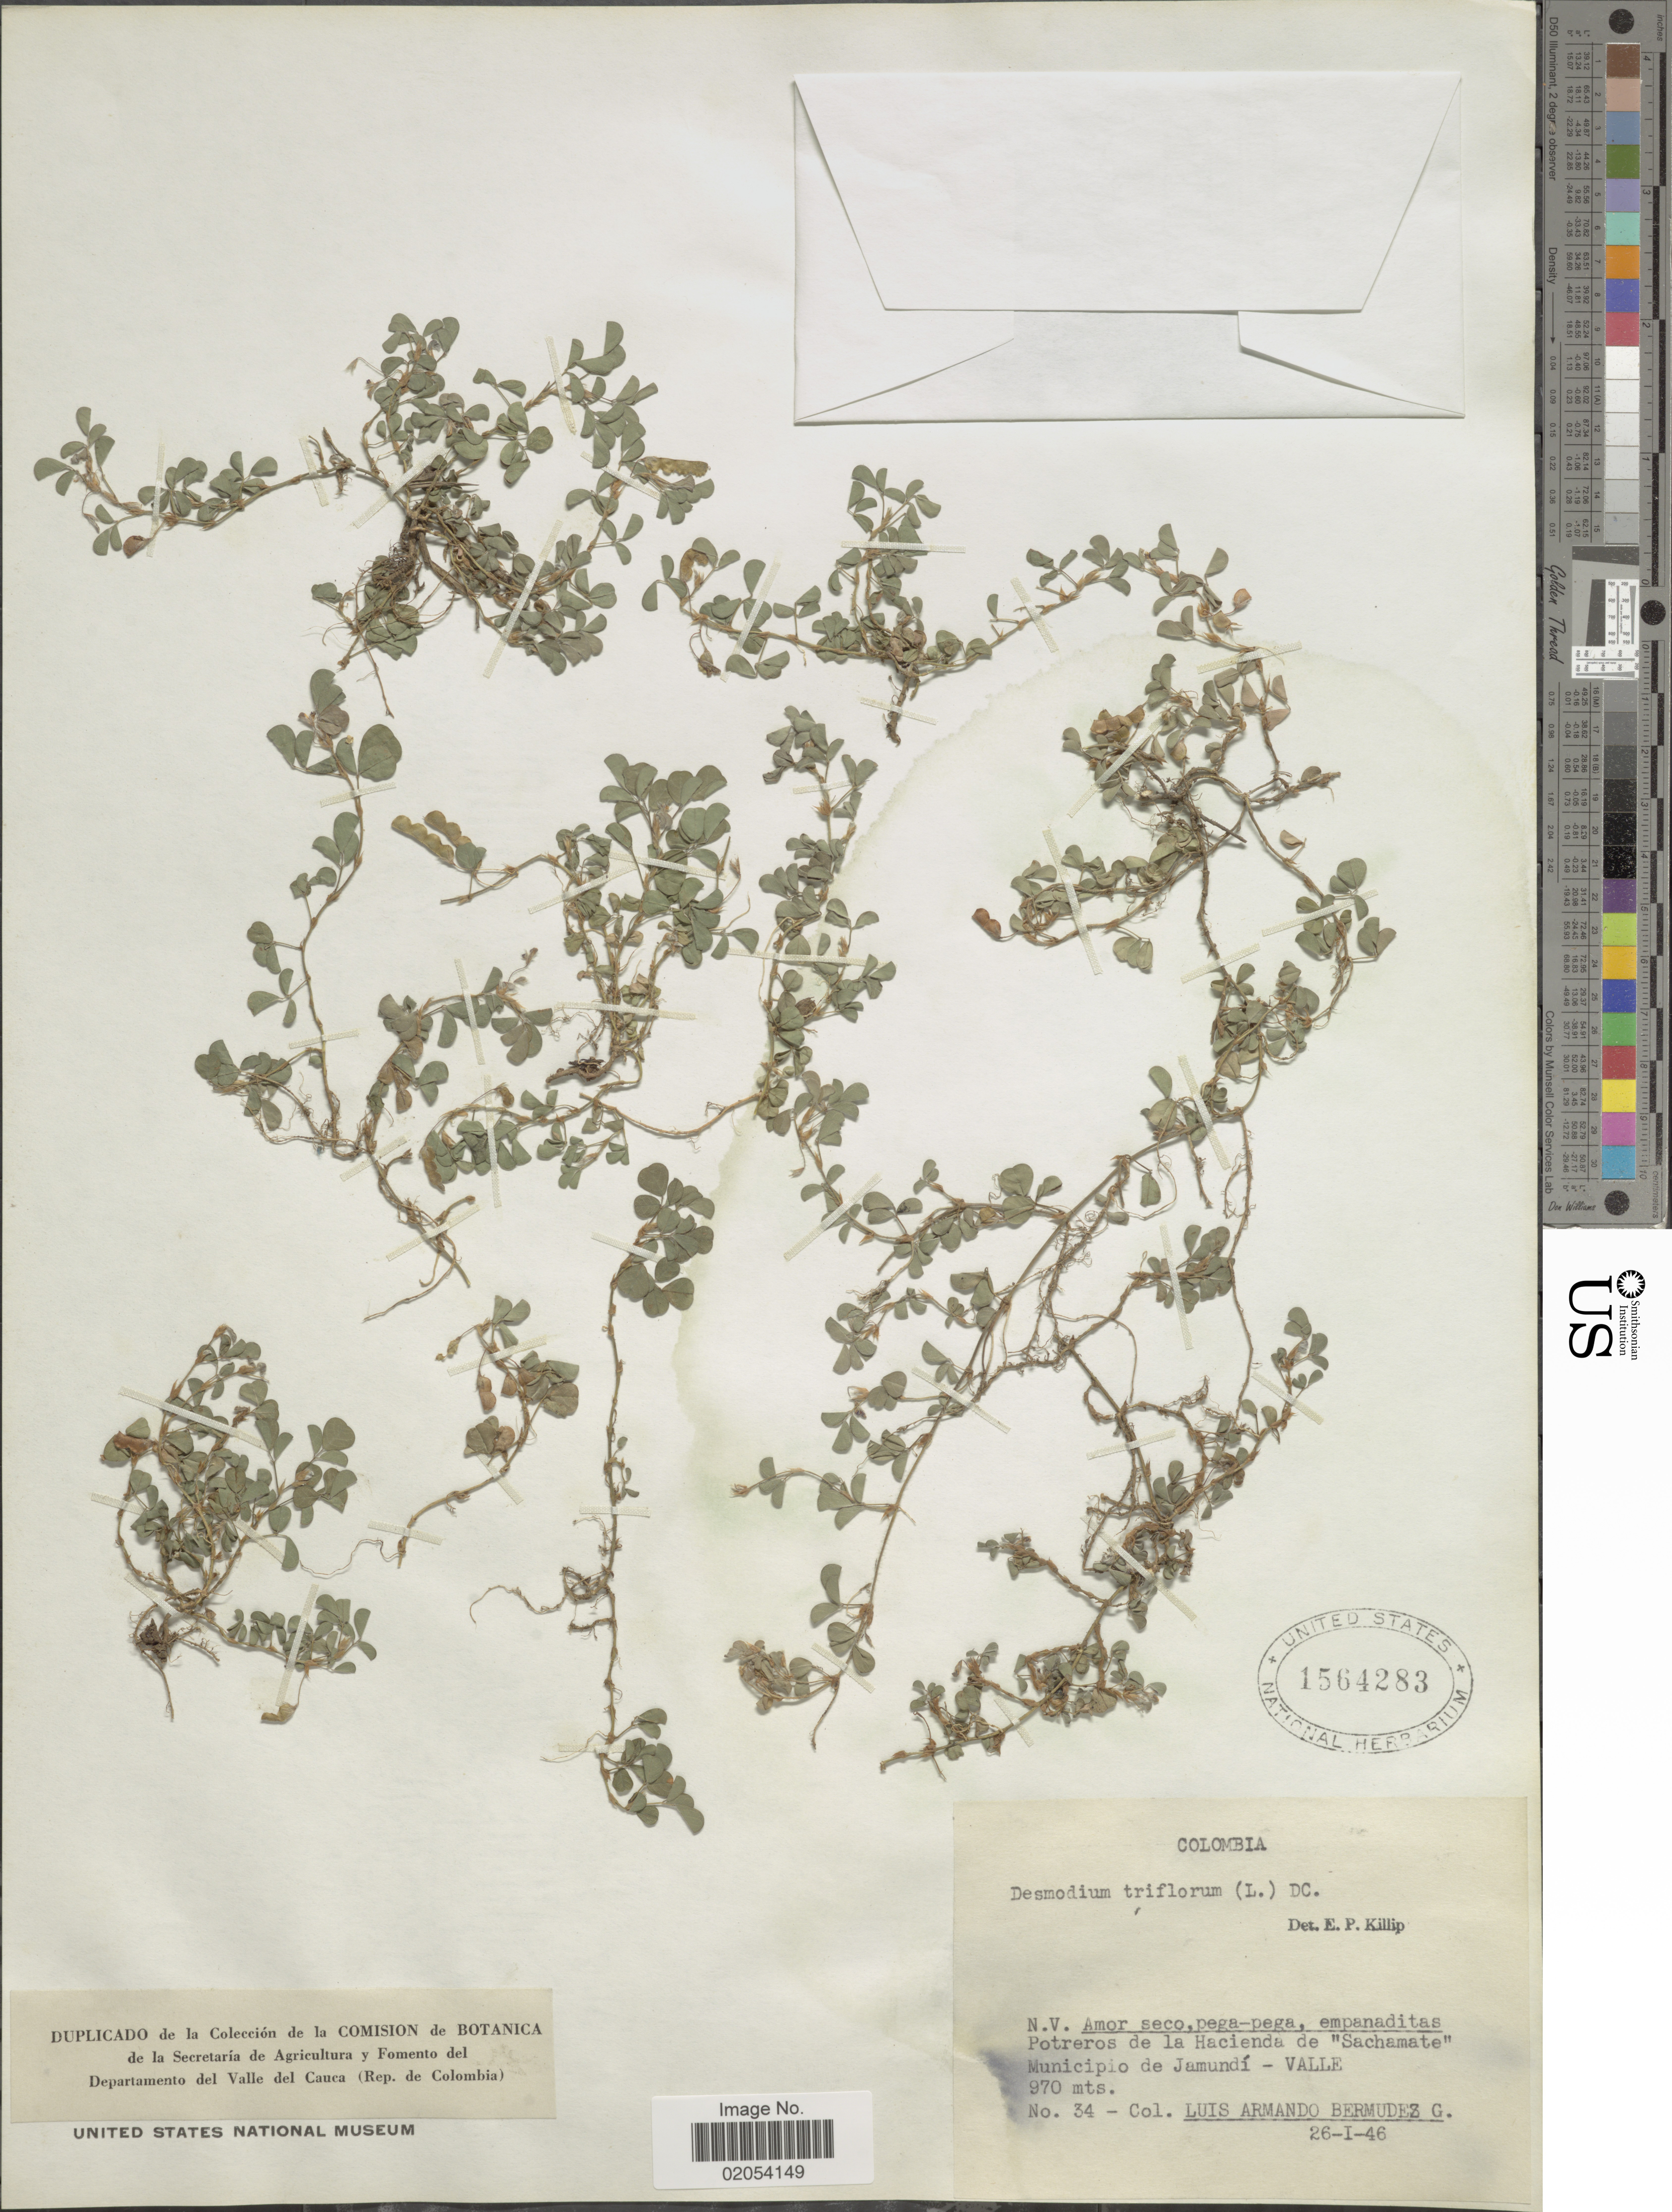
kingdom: Plantae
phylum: Tracheophyta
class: Magnoliopsida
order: Fabales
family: Fabaceae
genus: Grona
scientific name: Grona triflora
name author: (L.) H. Ohashi & K. Ohashi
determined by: Strong, Mark T., (BOT), Smithsonian Institution - National Museum of Natural History (UNITED STATES)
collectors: L. Bermudez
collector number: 34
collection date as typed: Transcribed d/m/y: 26/1/46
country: Colombia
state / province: Valle del Cauca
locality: Municipio de Jamundi - Valle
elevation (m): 970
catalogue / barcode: US 1564283